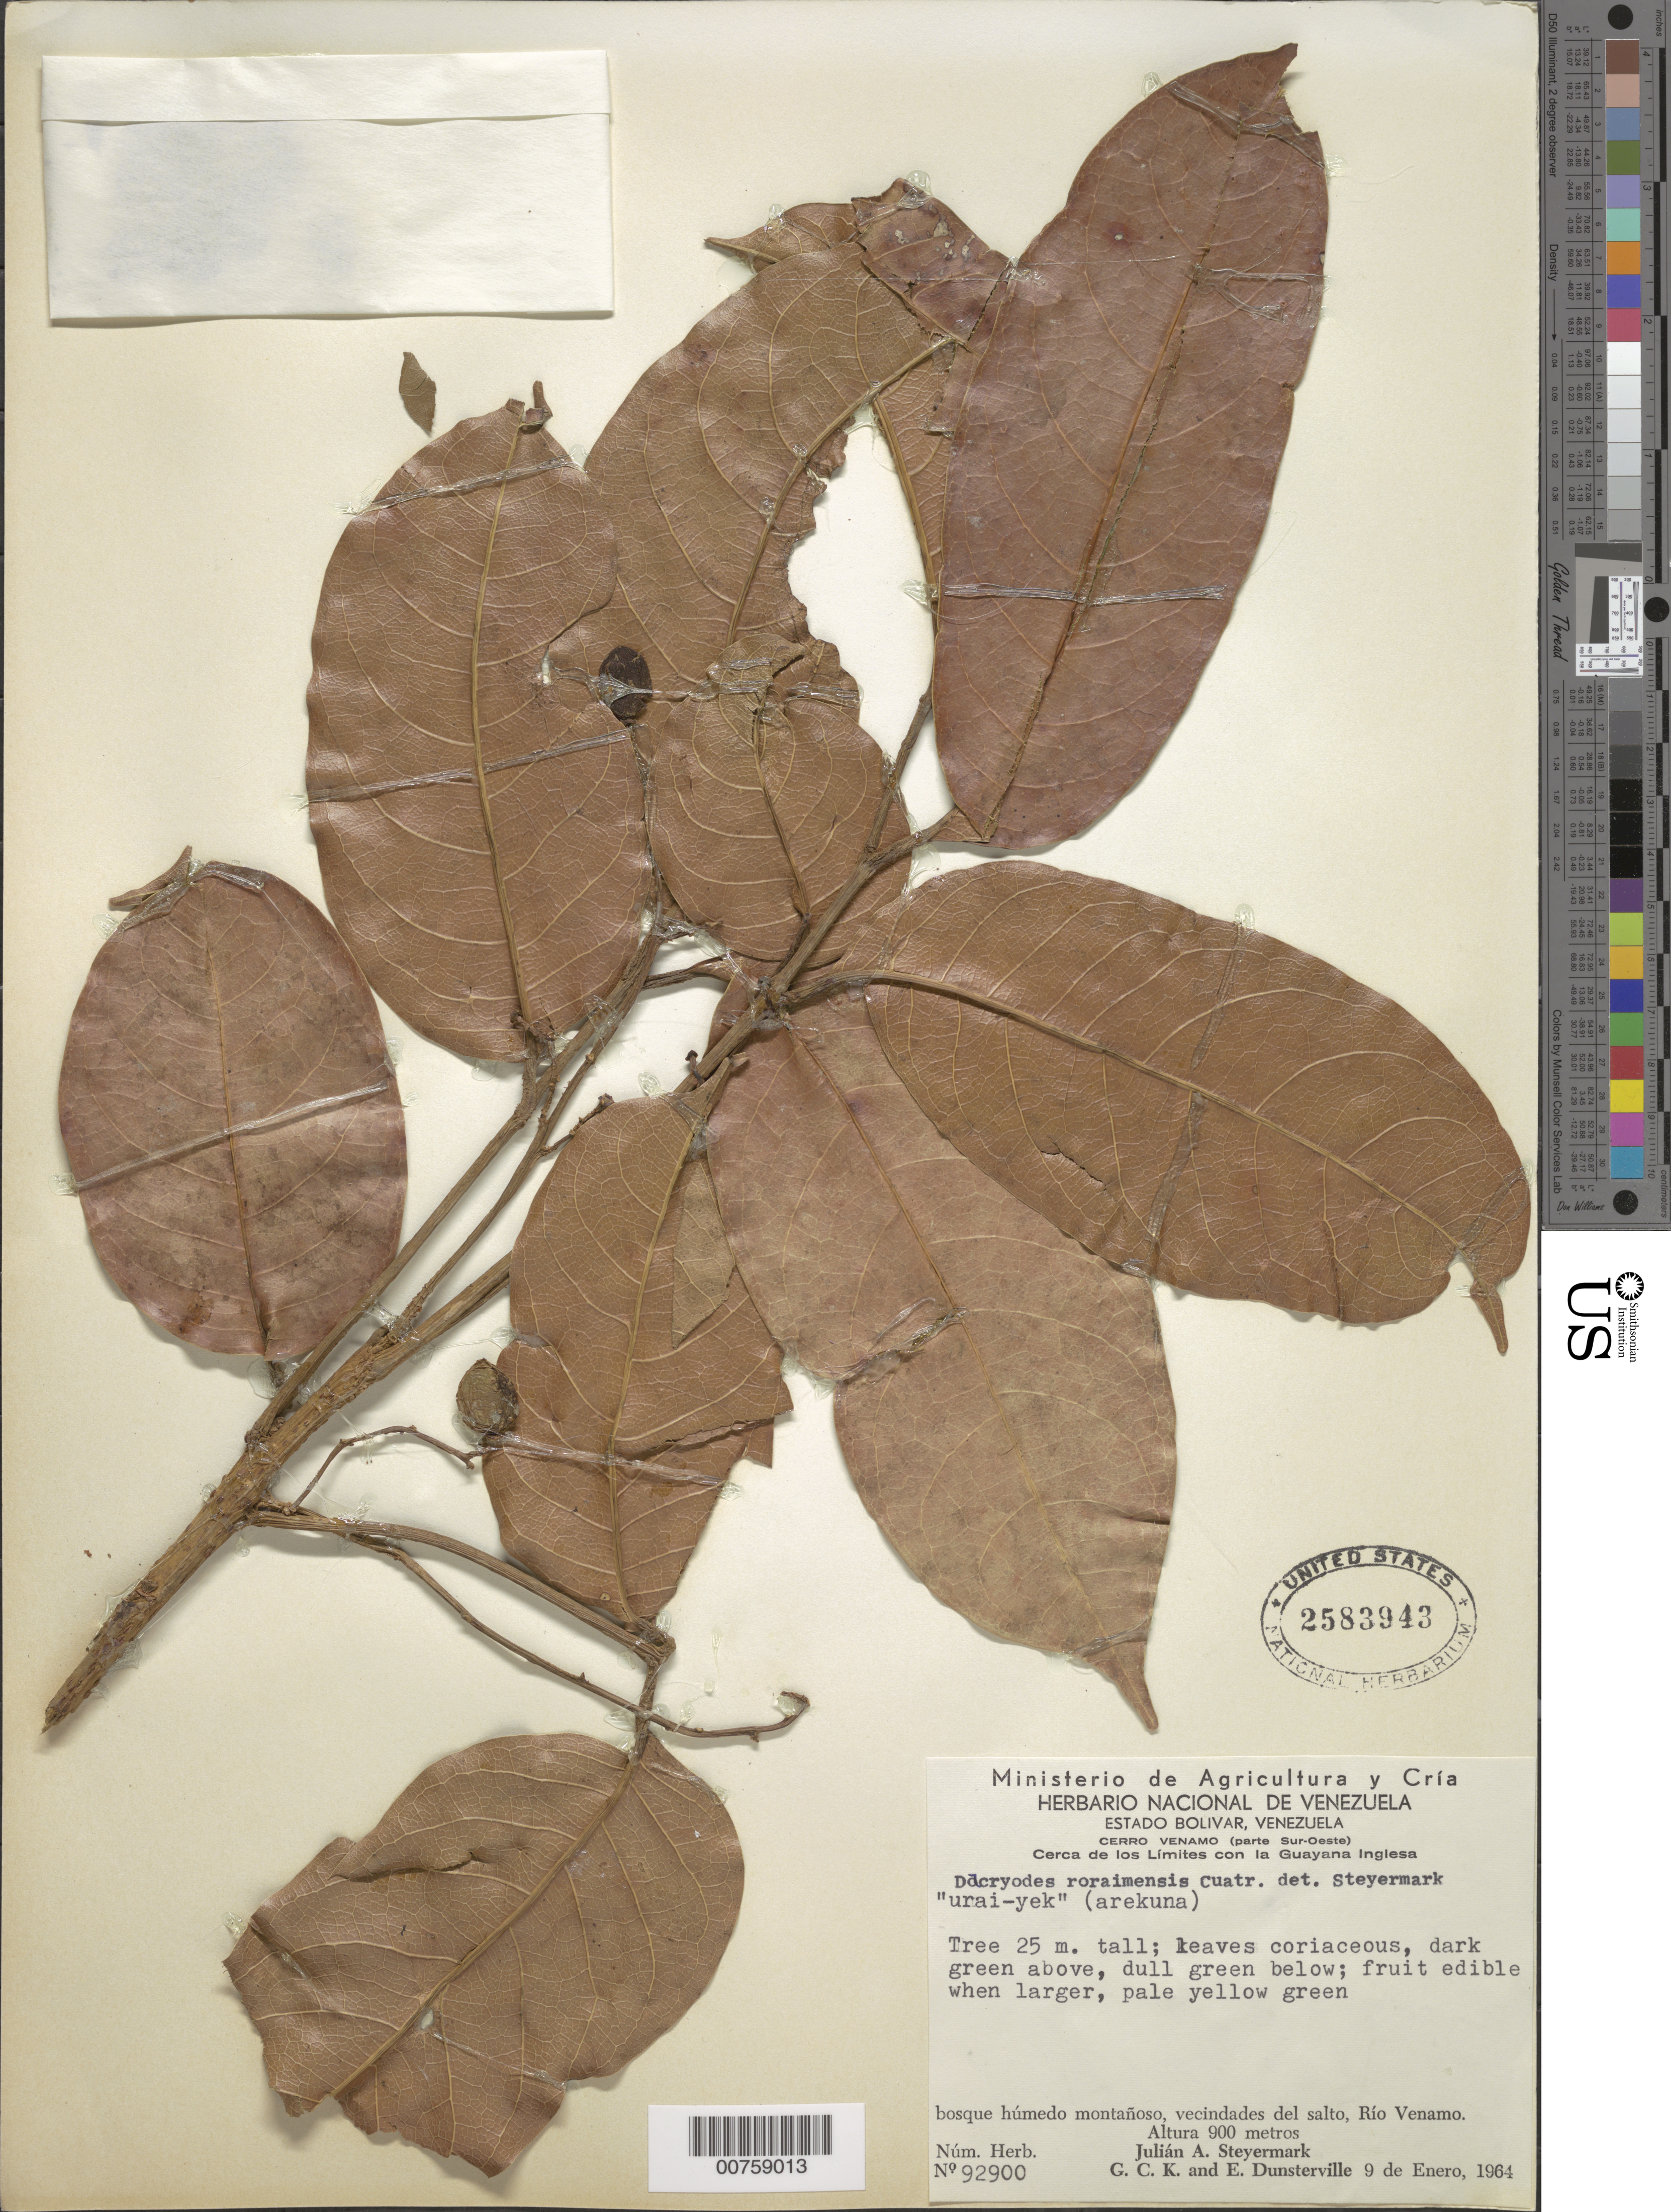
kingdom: Plantae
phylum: Tracheophyta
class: Magnoliopsida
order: Sapindales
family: Burseraceae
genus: Dacryodes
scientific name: Dacryodes roraimensis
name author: Cuatrec.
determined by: Steyermark, Julian A., (VEN)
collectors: J. Steyermark, G. C. K. Dunsterville & E. Dunsterville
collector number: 92900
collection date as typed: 9-Jan-64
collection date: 1964-01-09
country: Venezuela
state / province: Bolívar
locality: Cerro Venamo (parte Sur-Oeste), Río Venamo, vecindades del salto, cerca de los límites con la Guayana Inglesa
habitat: Humid montain forest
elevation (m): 900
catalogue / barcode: US 2583943